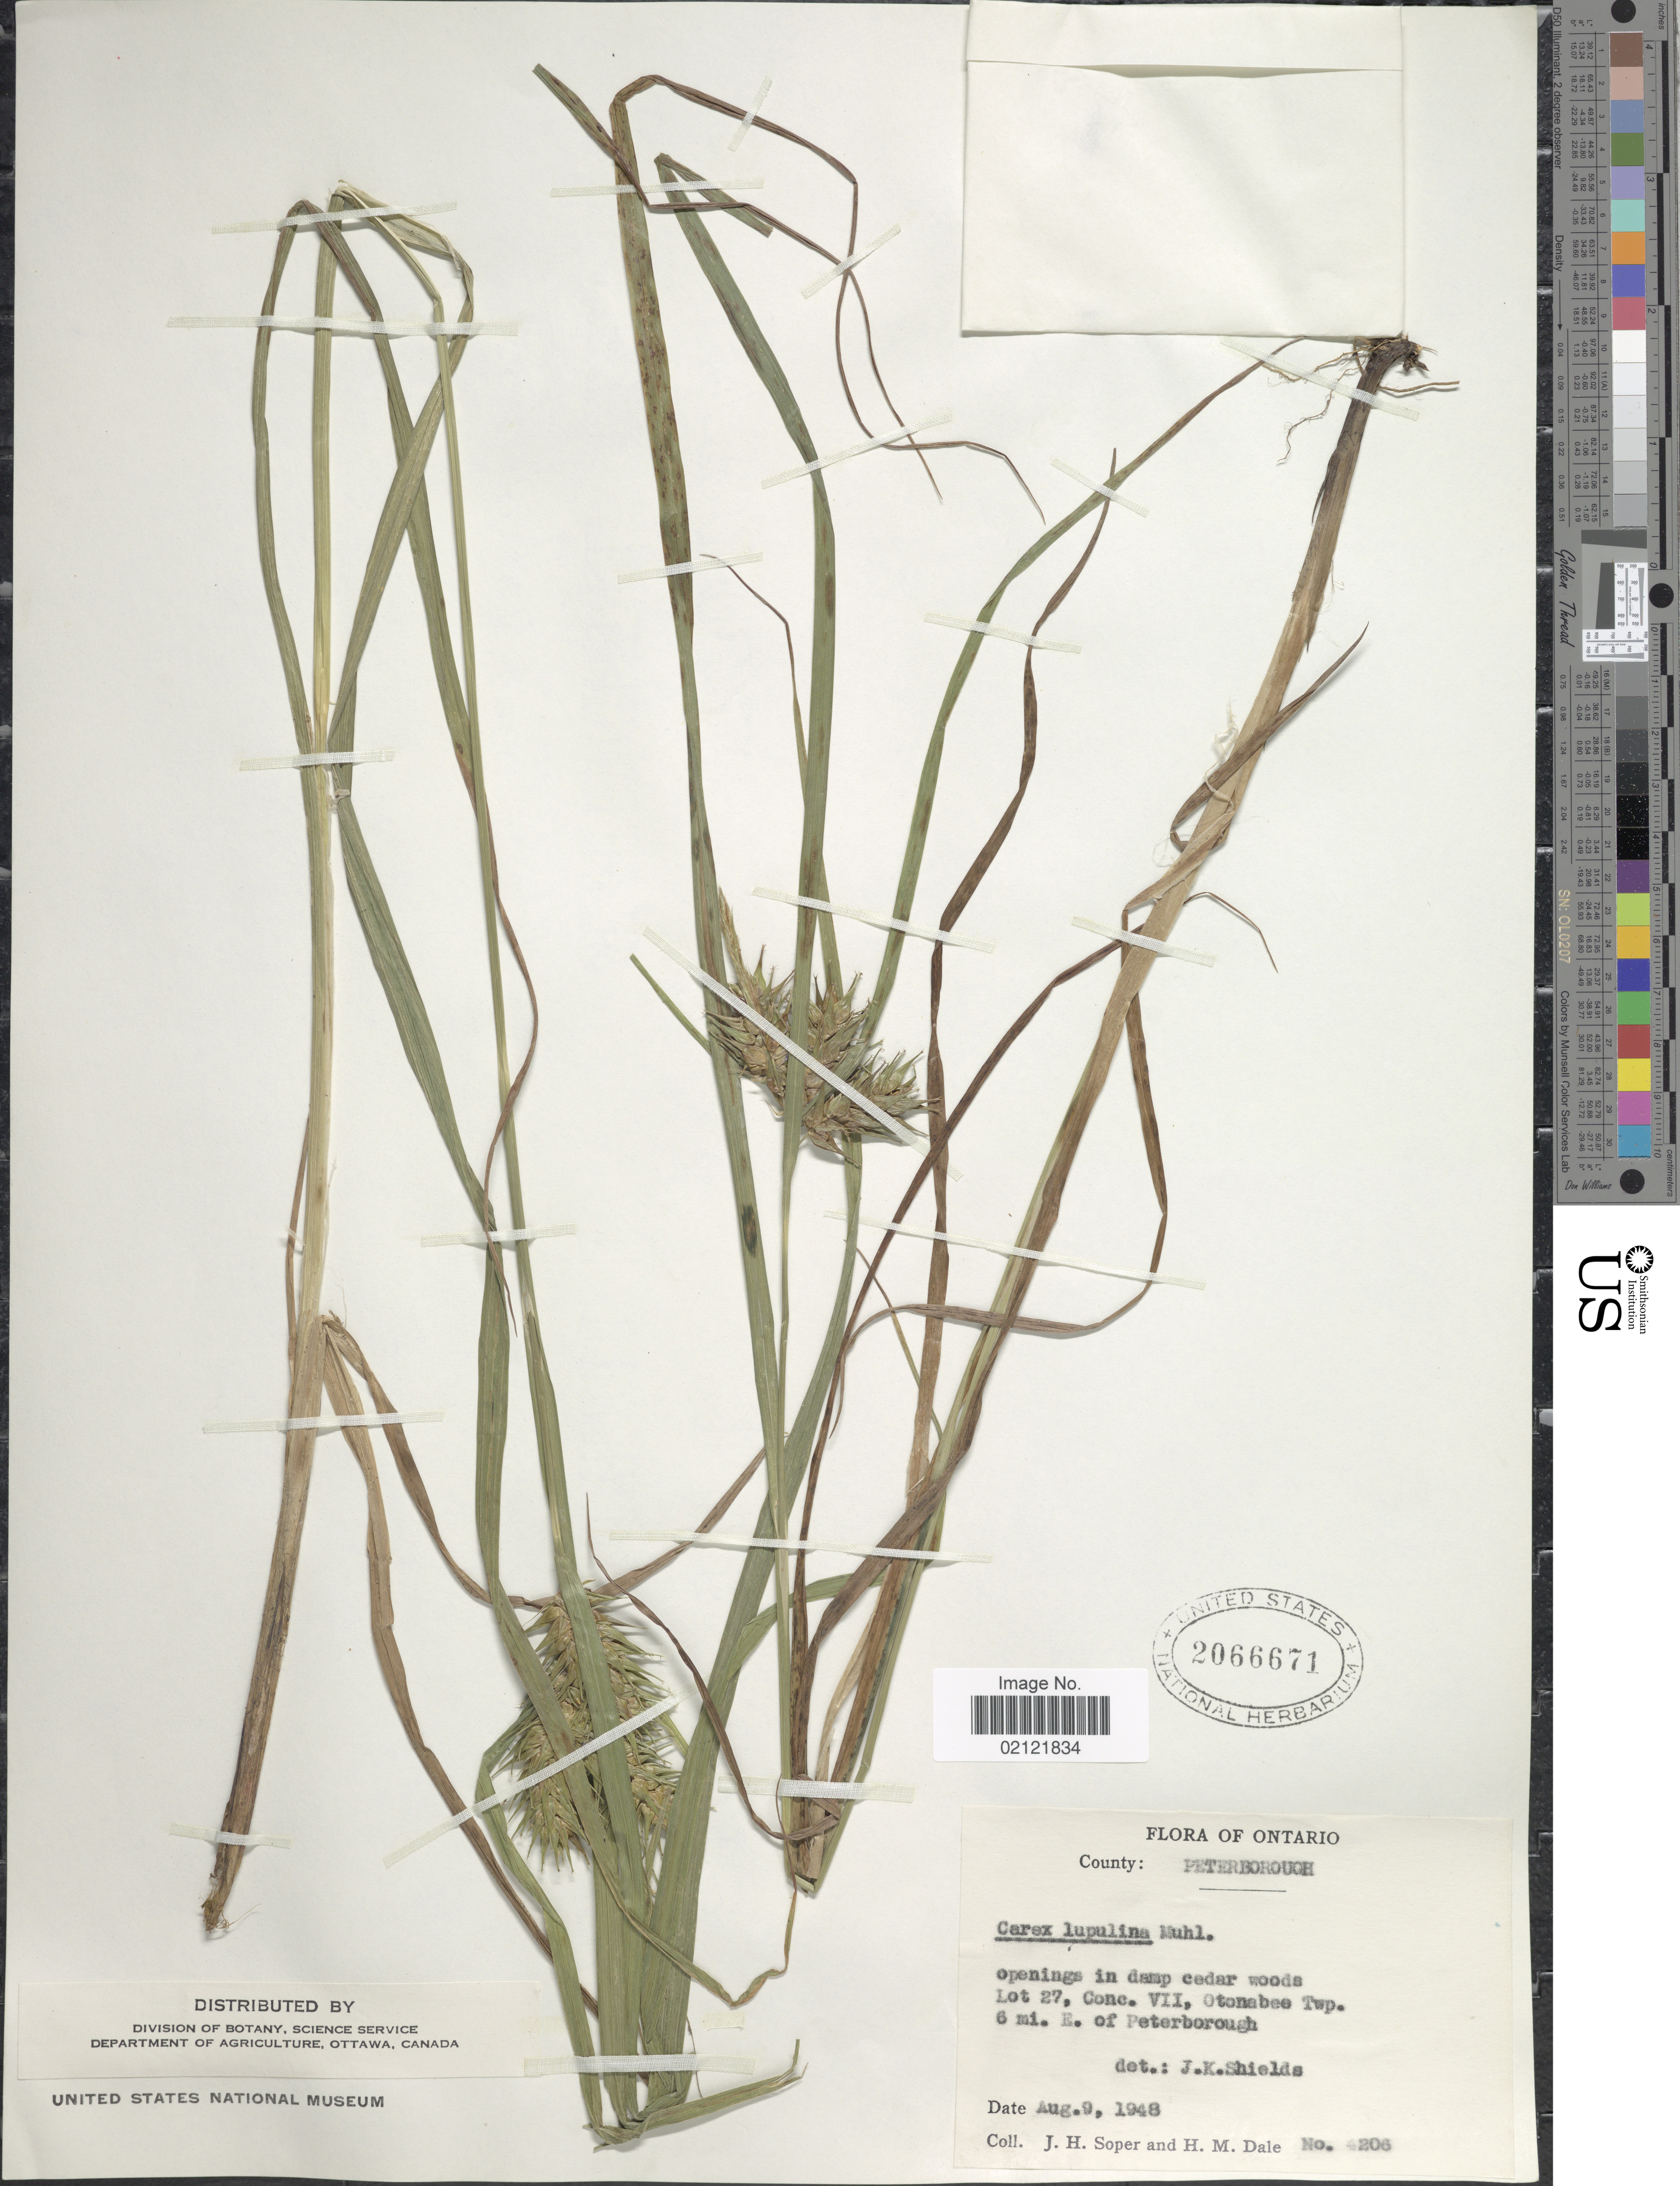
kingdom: Plantae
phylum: Tracheophyta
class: Liliopsida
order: Poales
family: Cyperaceae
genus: Carex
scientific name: Carex lupulina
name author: Muhl. ex Willd.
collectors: J. H. Soper & H. M. Dale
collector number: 4206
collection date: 1948-08-09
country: Canada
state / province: Ontario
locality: County: Peterborough. Openings in damp cedar woods. Lot 27, Conc. VII, Otonabee Twp. 6 mi. E. of Peterborough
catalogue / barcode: US 2066671